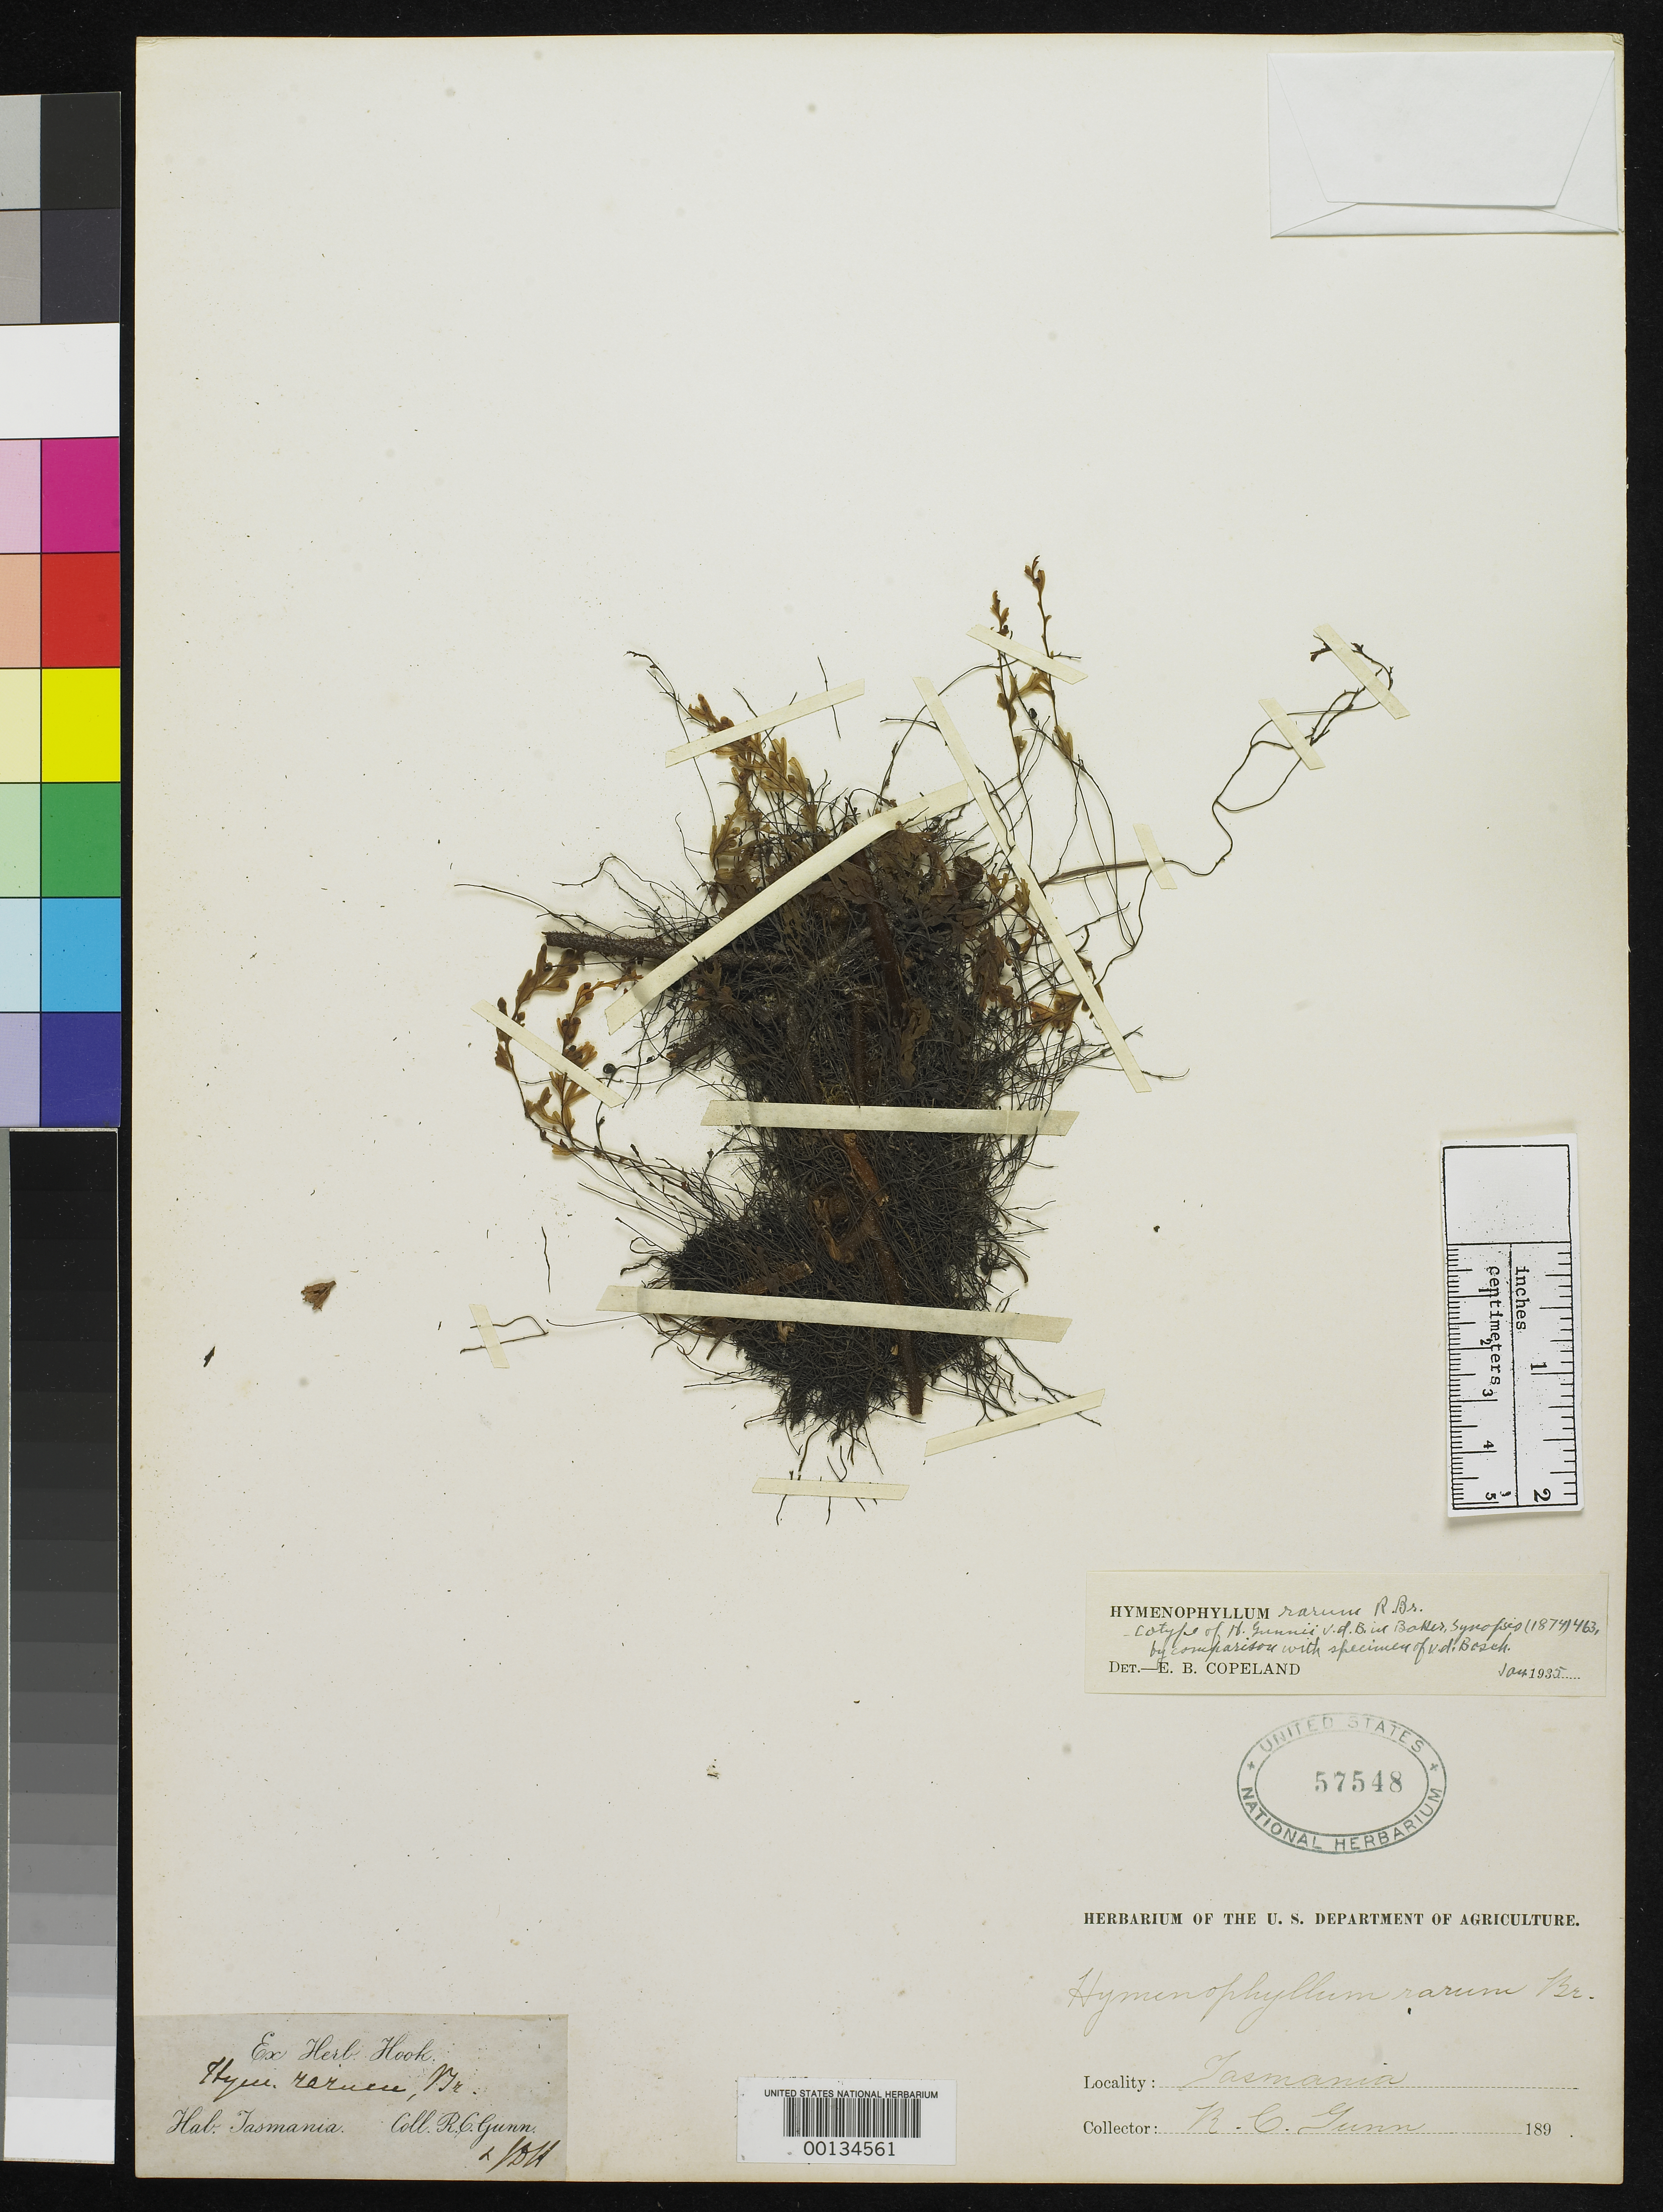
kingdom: Plantae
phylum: Tracheophyta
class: Polypodiopsida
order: Hymenophyllales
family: Hymenophyllaceae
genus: Hymenophyllum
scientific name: Hymenophyllum gunnii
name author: Bosch in Hook. & Baker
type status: Type Collection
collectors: R. Gunn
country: Australia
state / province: Tasmania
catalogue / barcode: US 57548